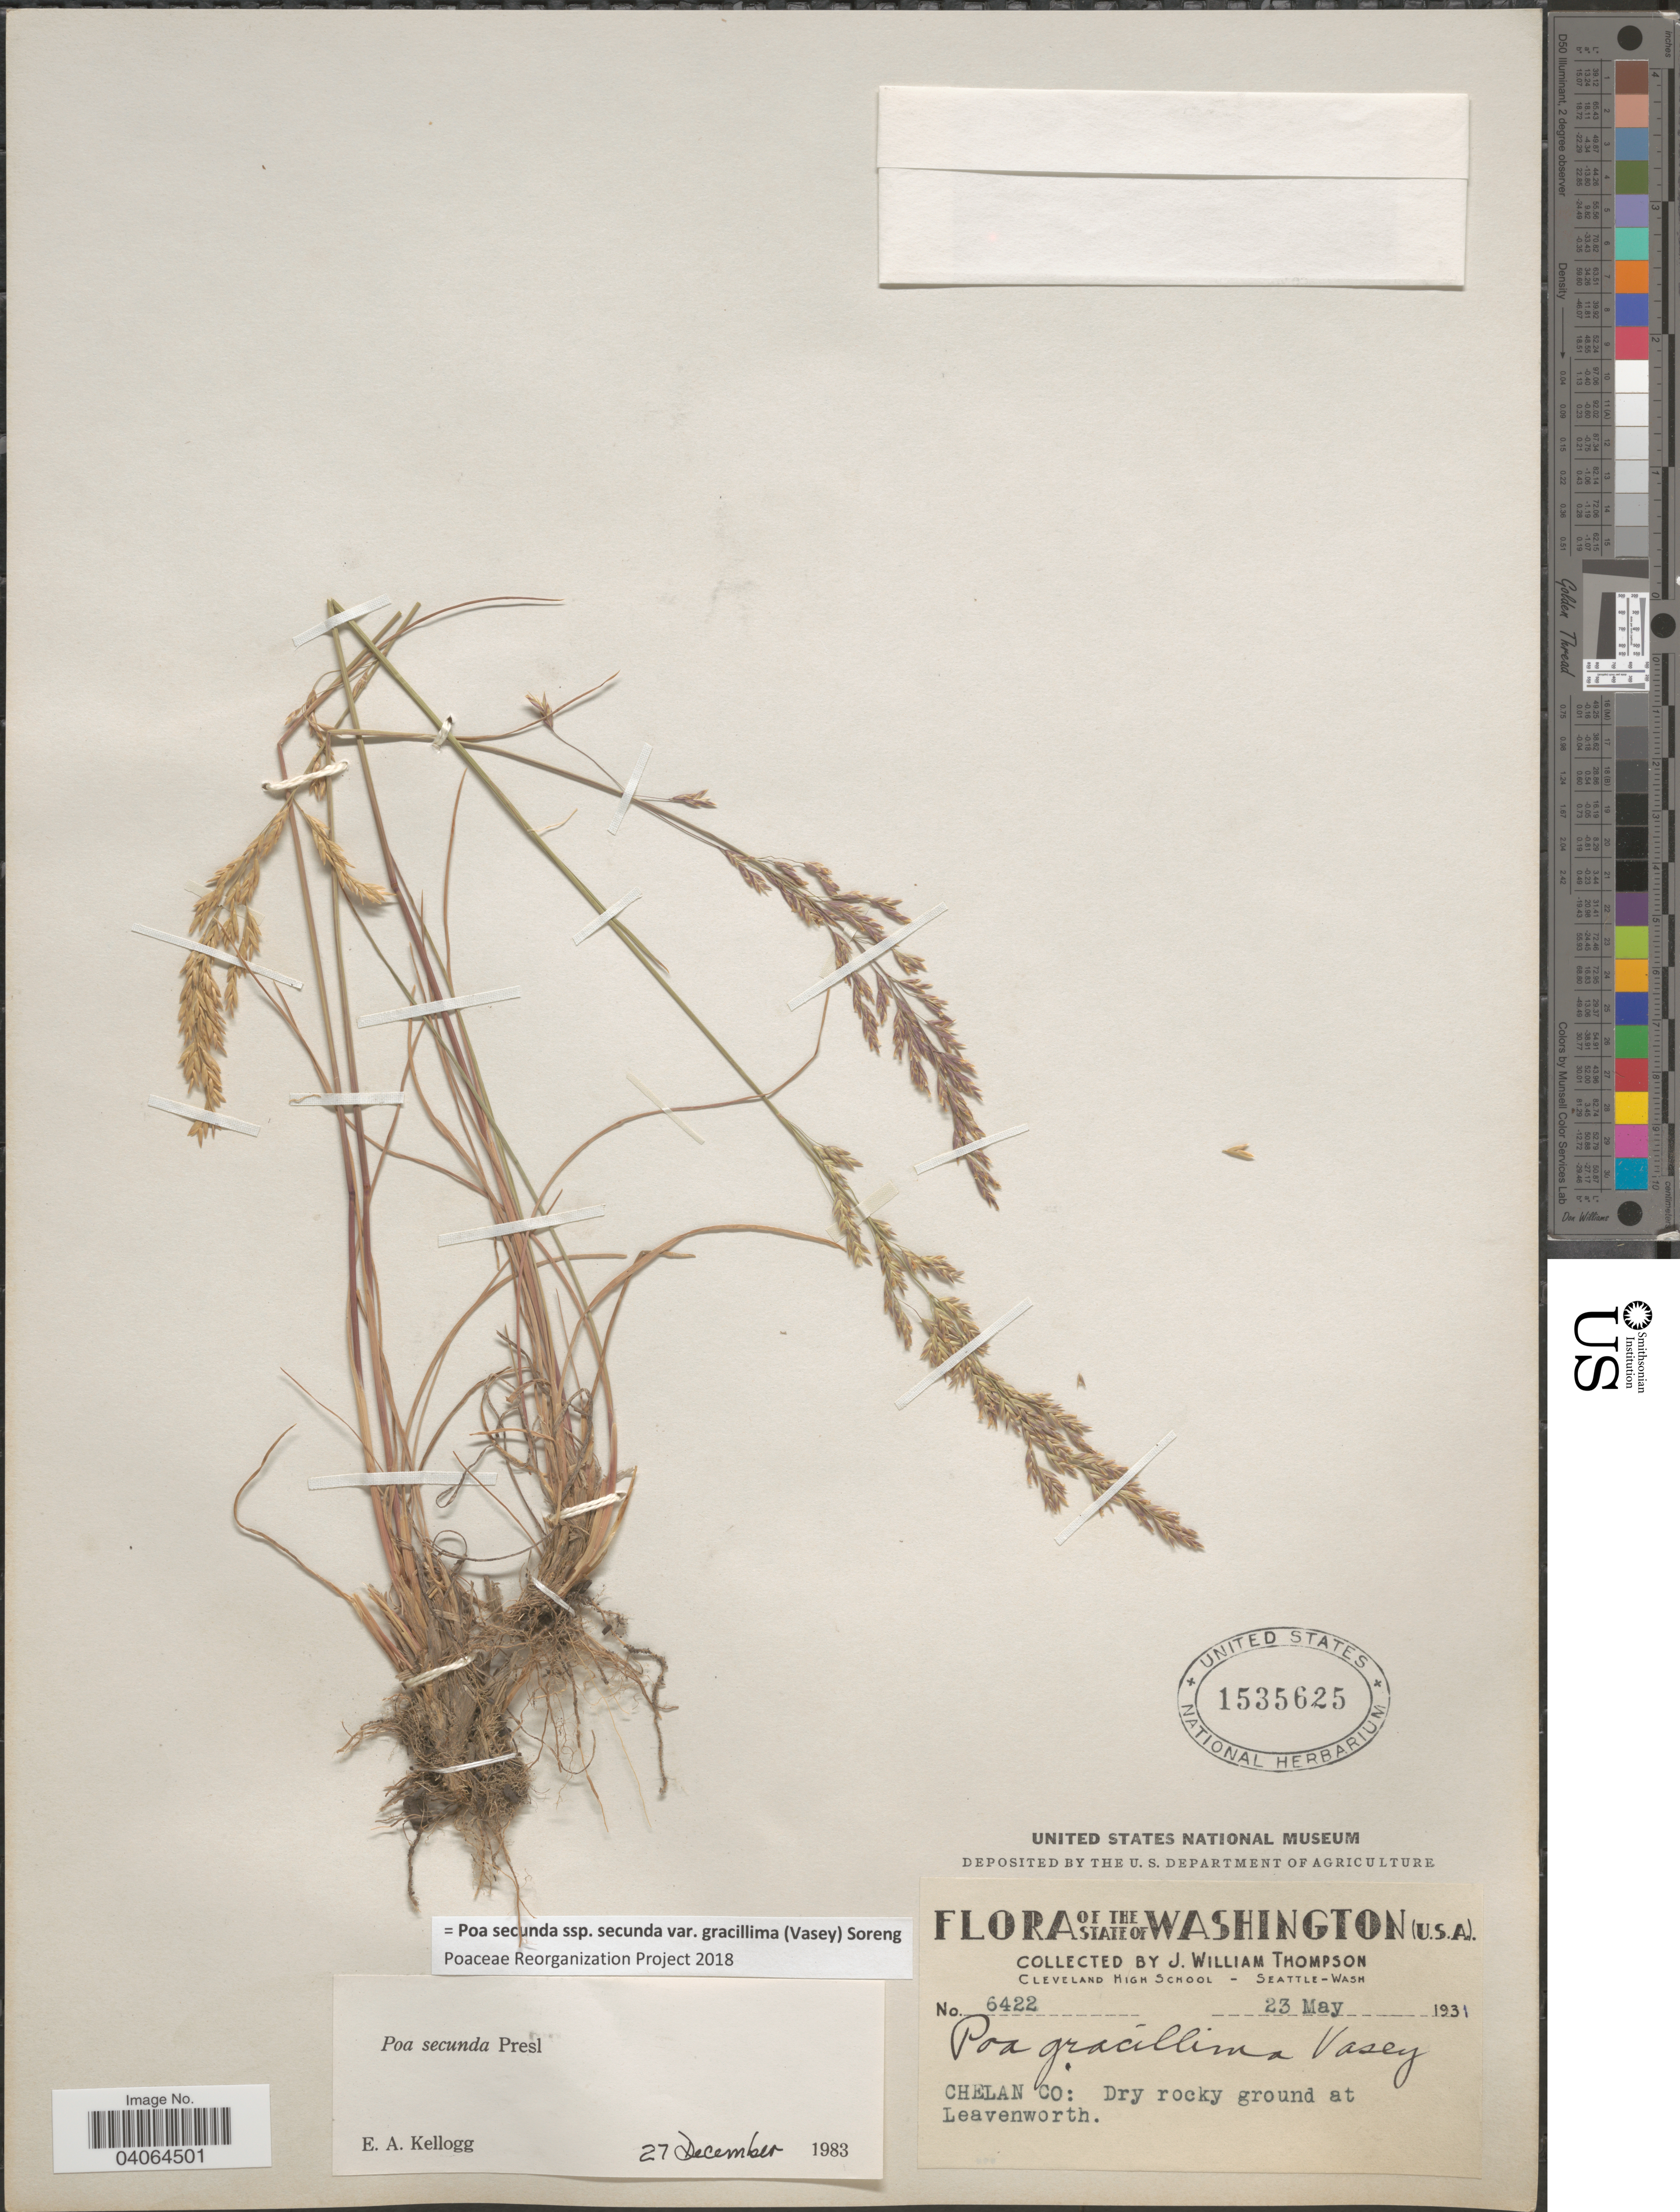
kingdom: Plantae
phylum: Tracheophyta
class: Liliopsida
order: Poales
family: Poaceae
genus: Poa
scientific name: Poa secunda subsp. secunda var. gracillima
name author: (Vasey) Soreng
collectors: J. W. Thompson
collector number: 6422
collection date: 1931-05-23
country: United States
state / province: Washington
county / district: Chelan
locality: Chelan Co: Dry rocky ground at Leavenworth.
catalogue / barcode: US 1535625